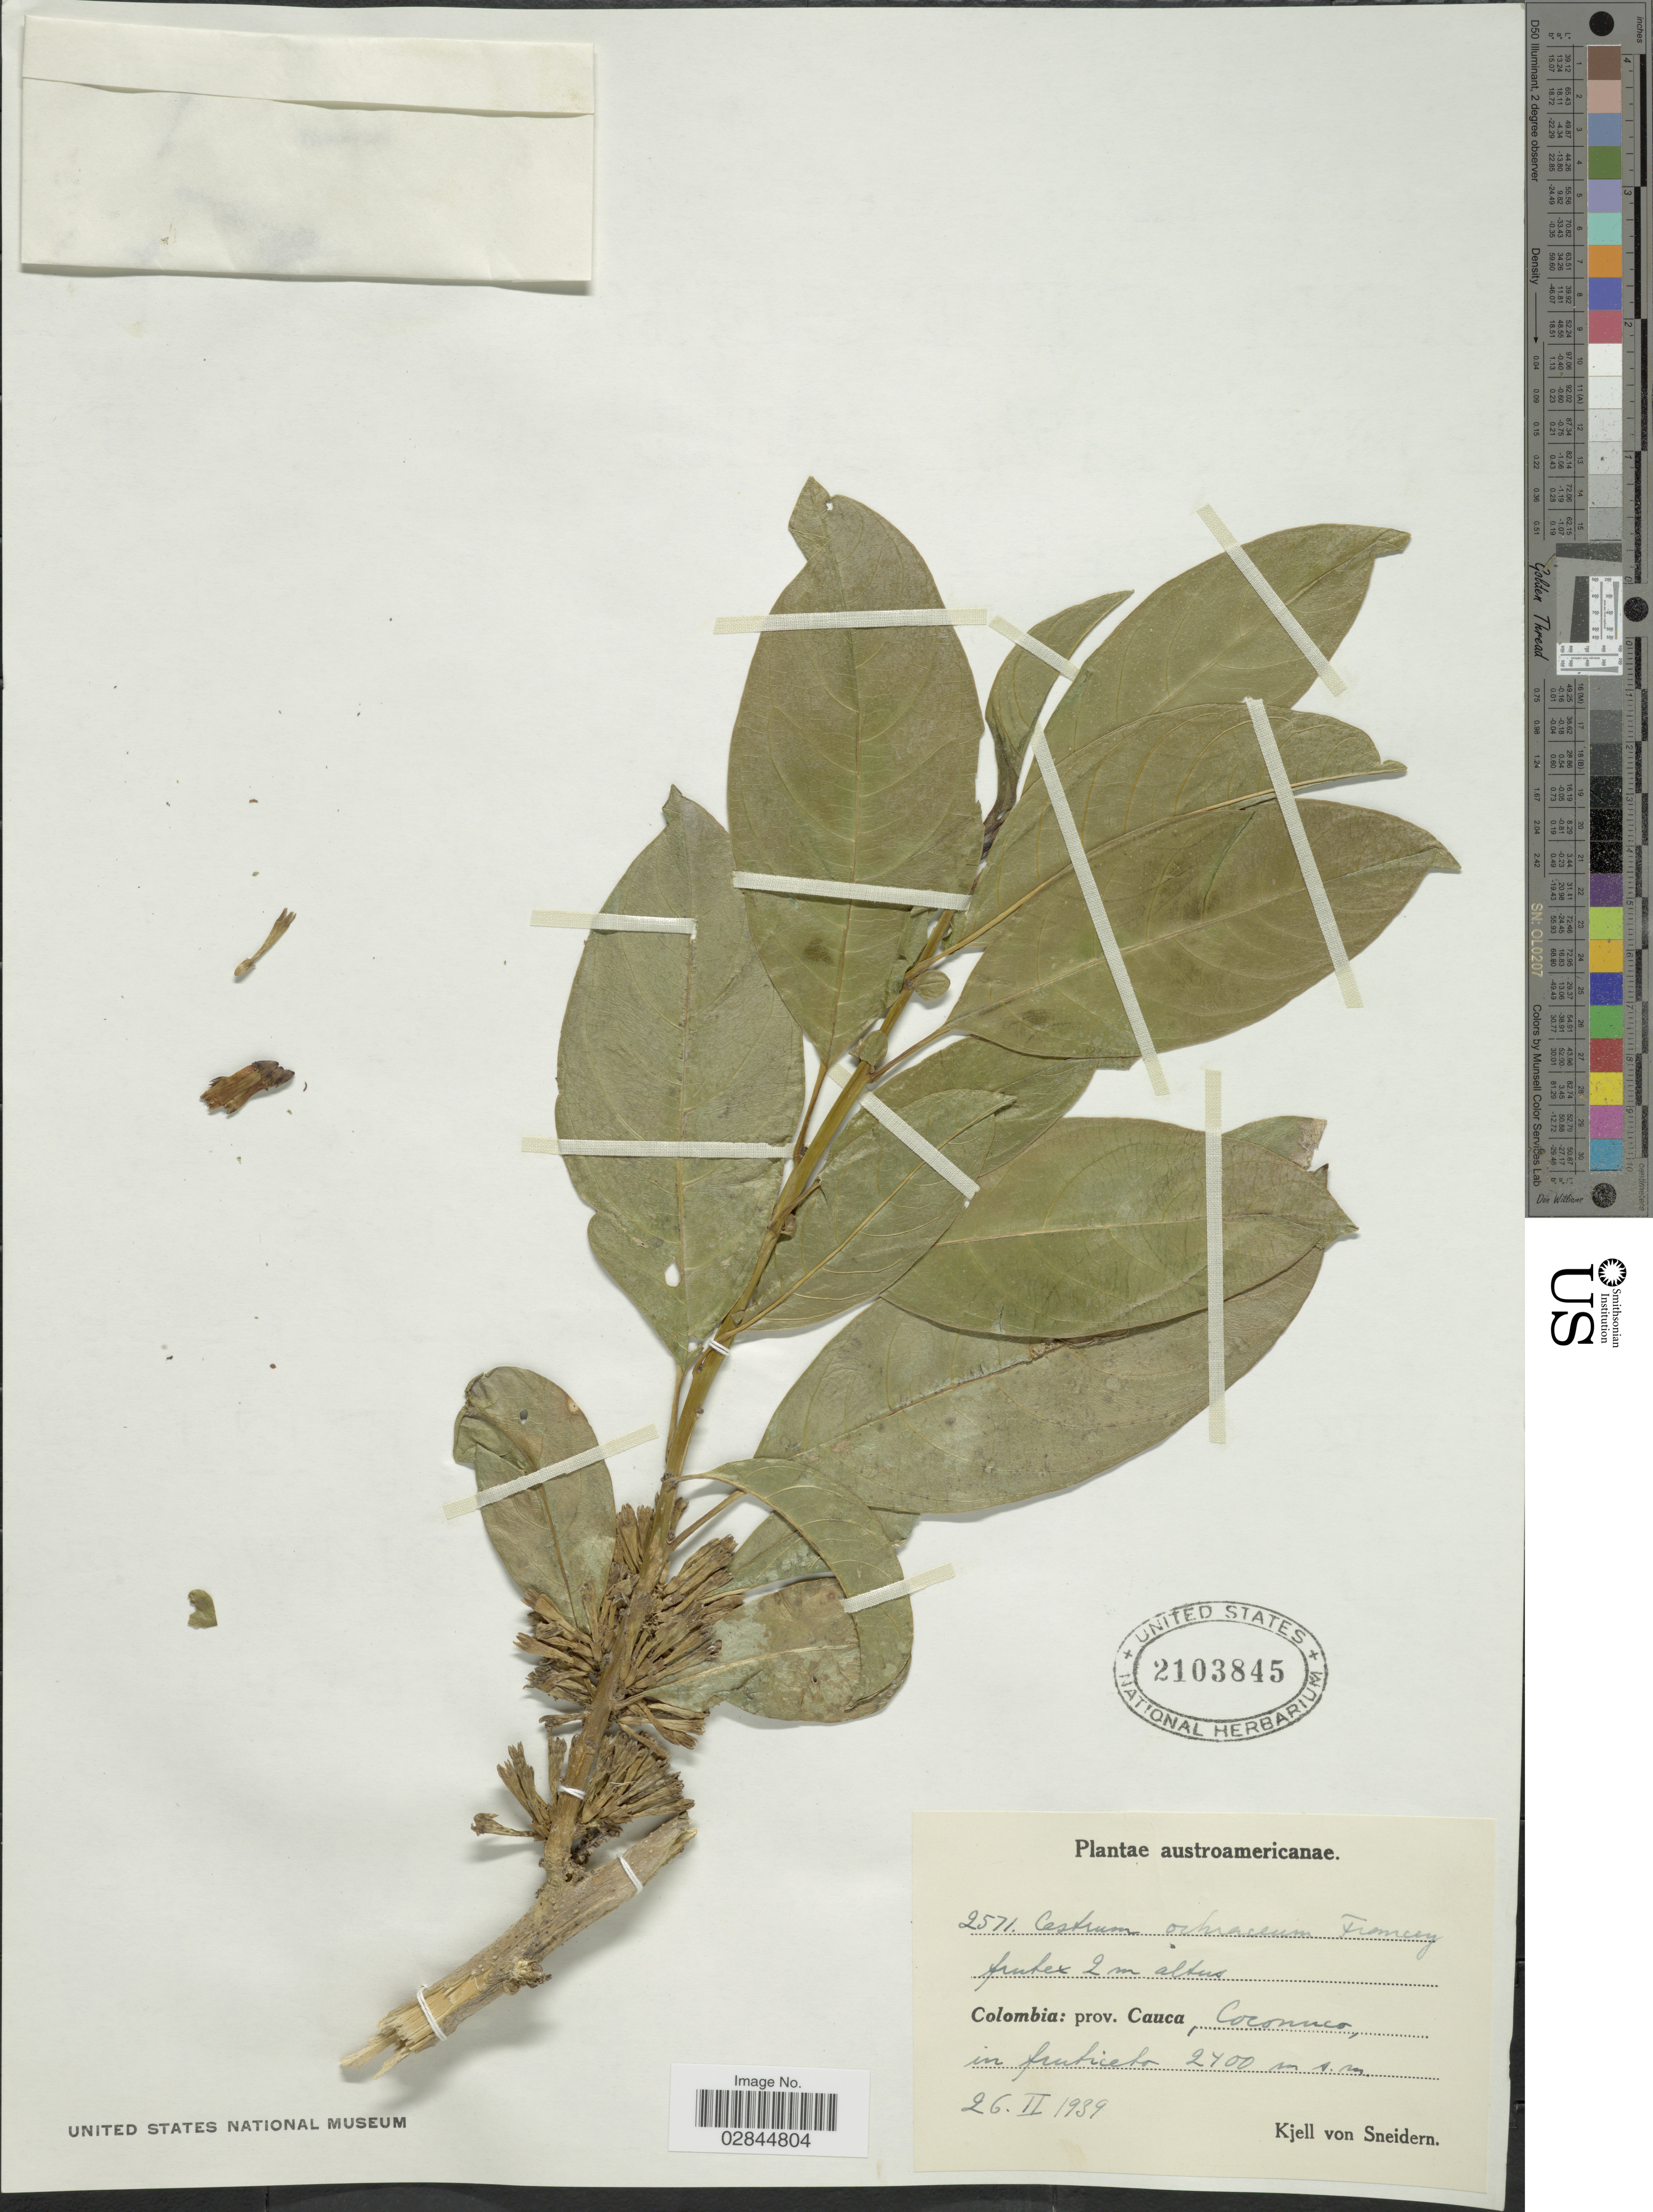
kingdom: Plantae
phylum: Tracheophyta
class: Magnoliopsida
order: Solanales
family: Solanaceae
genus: Cestrum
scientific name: Cestrum ochraceum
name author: Francey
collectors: K. von Sneidern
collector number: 2571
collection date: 1939-02-26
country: Colombia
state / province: Cauca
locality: Coconuco, in fruticeto.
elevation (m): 2400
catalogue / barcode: US 2103845